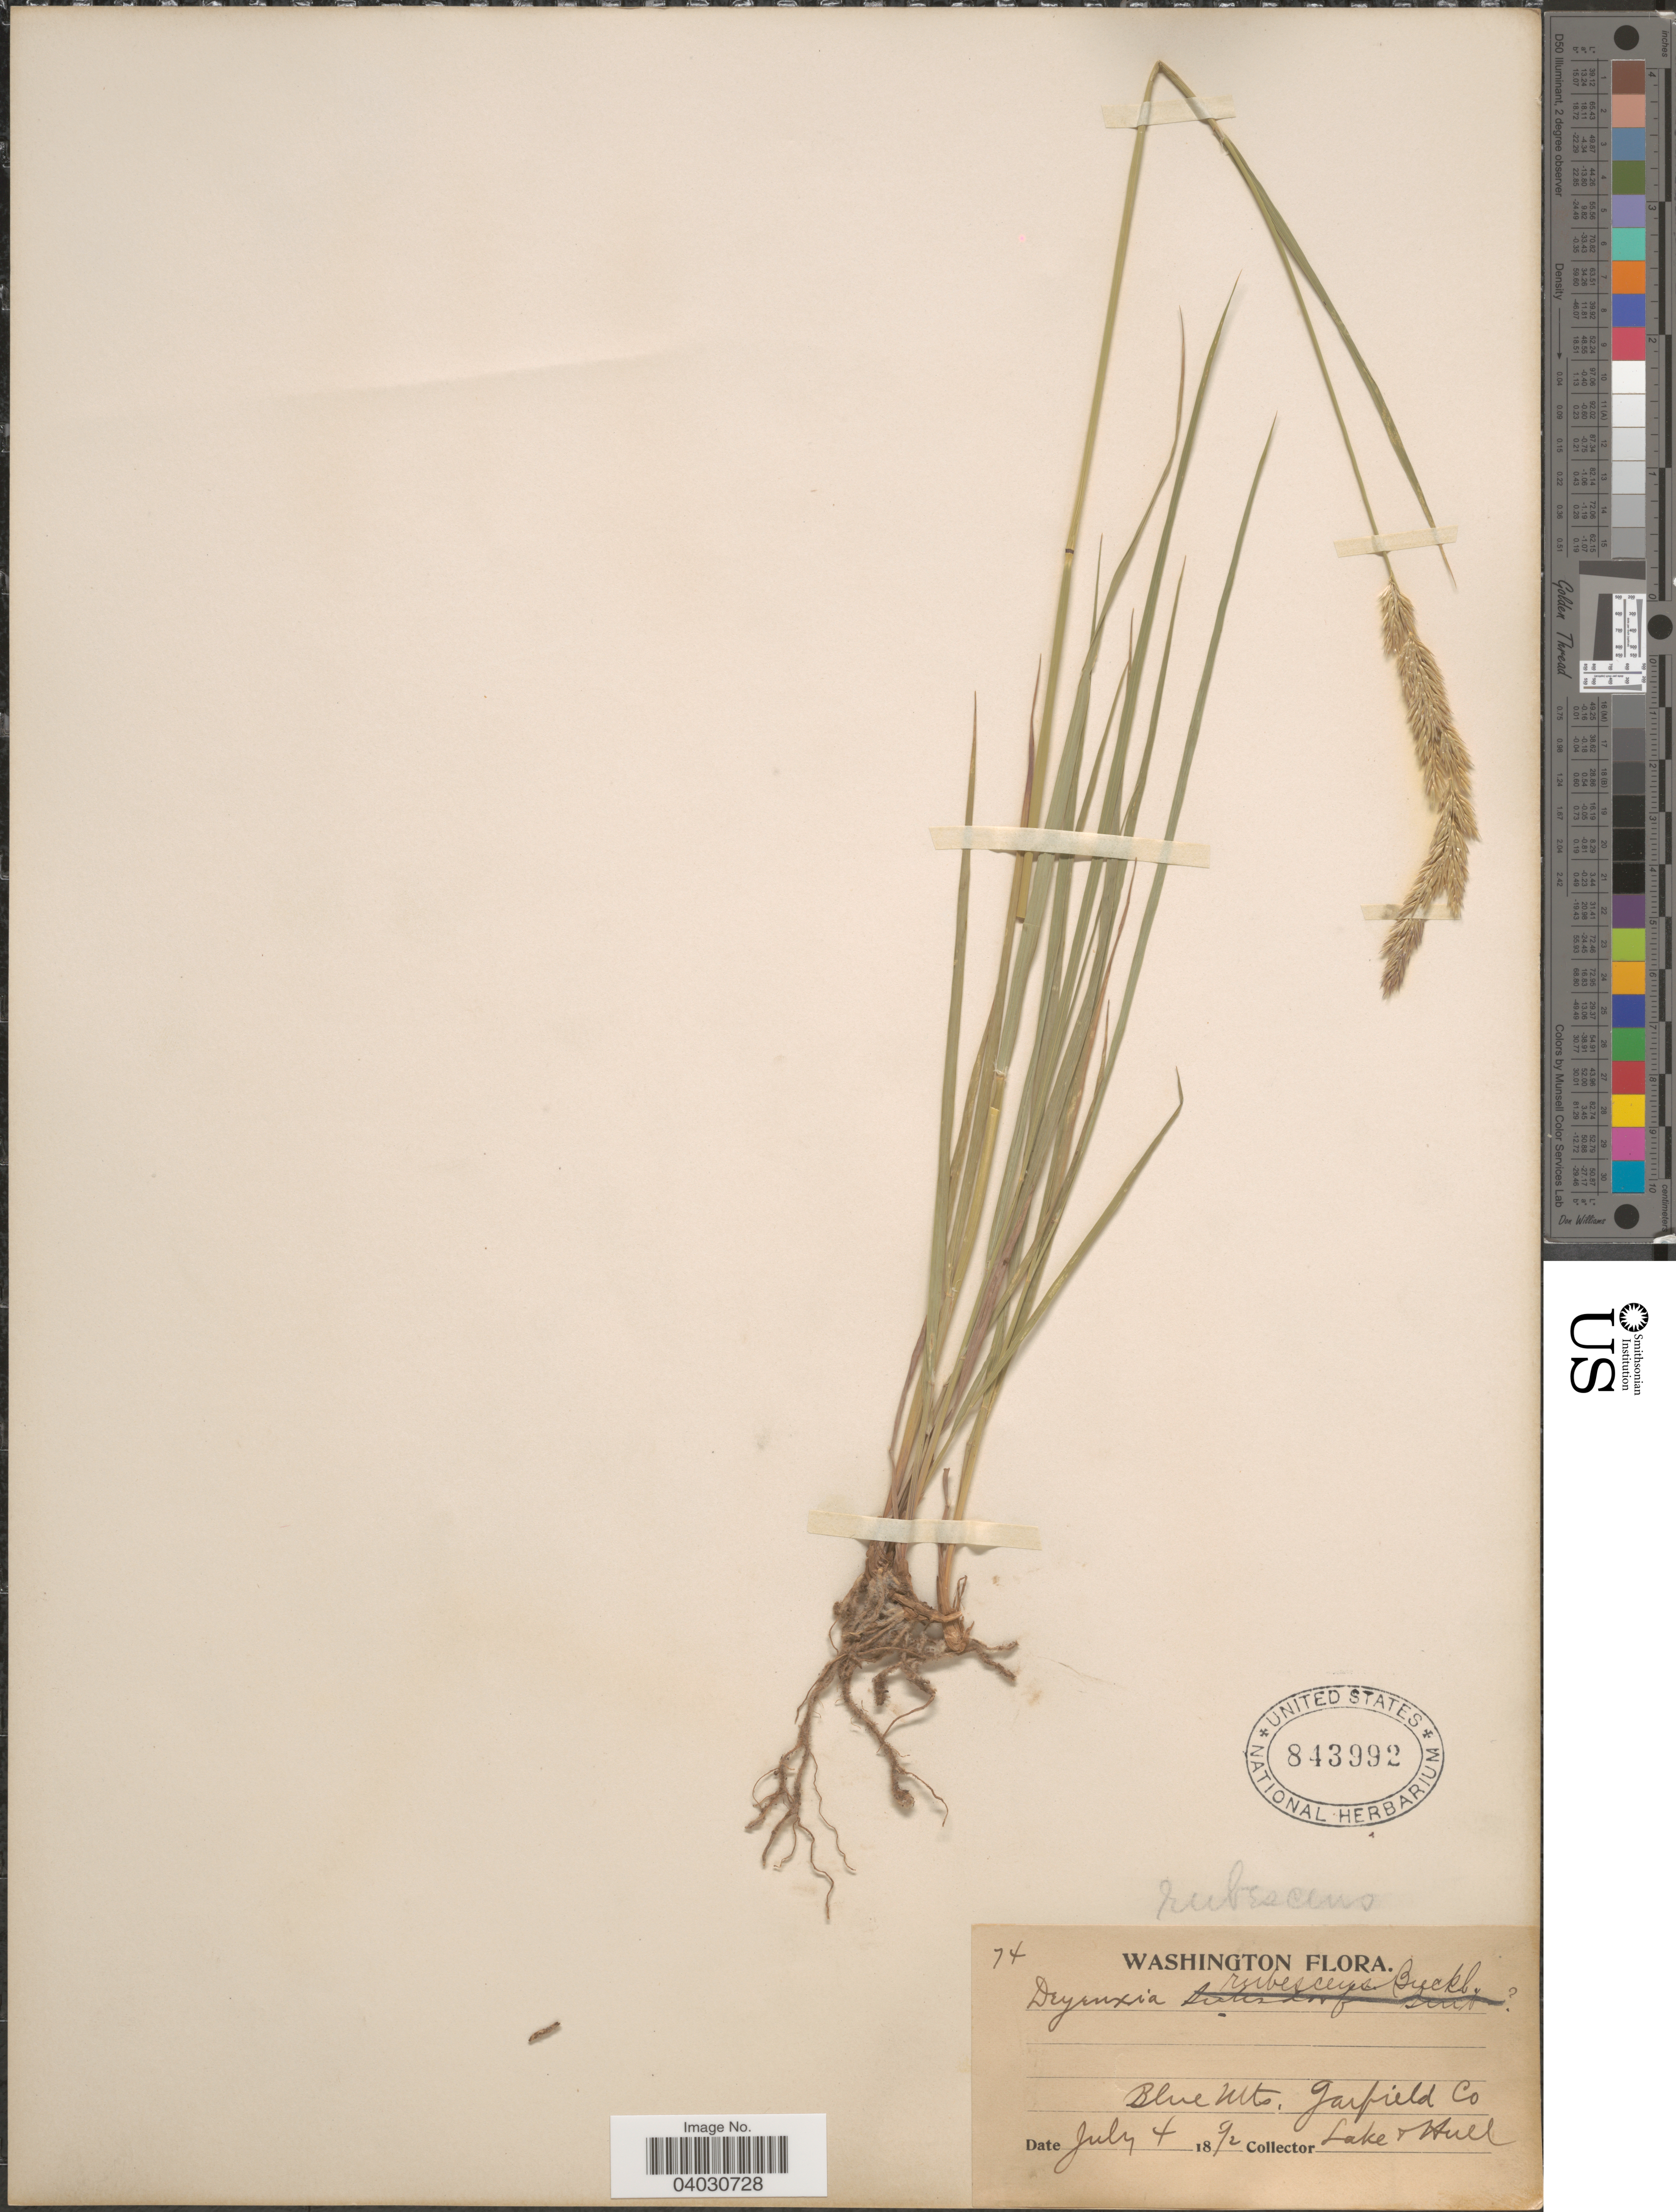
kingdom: Plantae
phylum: Tracheophyta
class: Liliopsida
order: Poales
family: Poaceae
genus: Calamagrostis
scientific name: Calamagrostis rubescens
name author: Buckley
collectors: Lake & Hull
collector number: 74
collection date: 1892-07-04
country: United States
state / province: Washington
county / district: Garfield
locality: Blue Mts. Garfield Co.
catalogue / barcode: US 843992